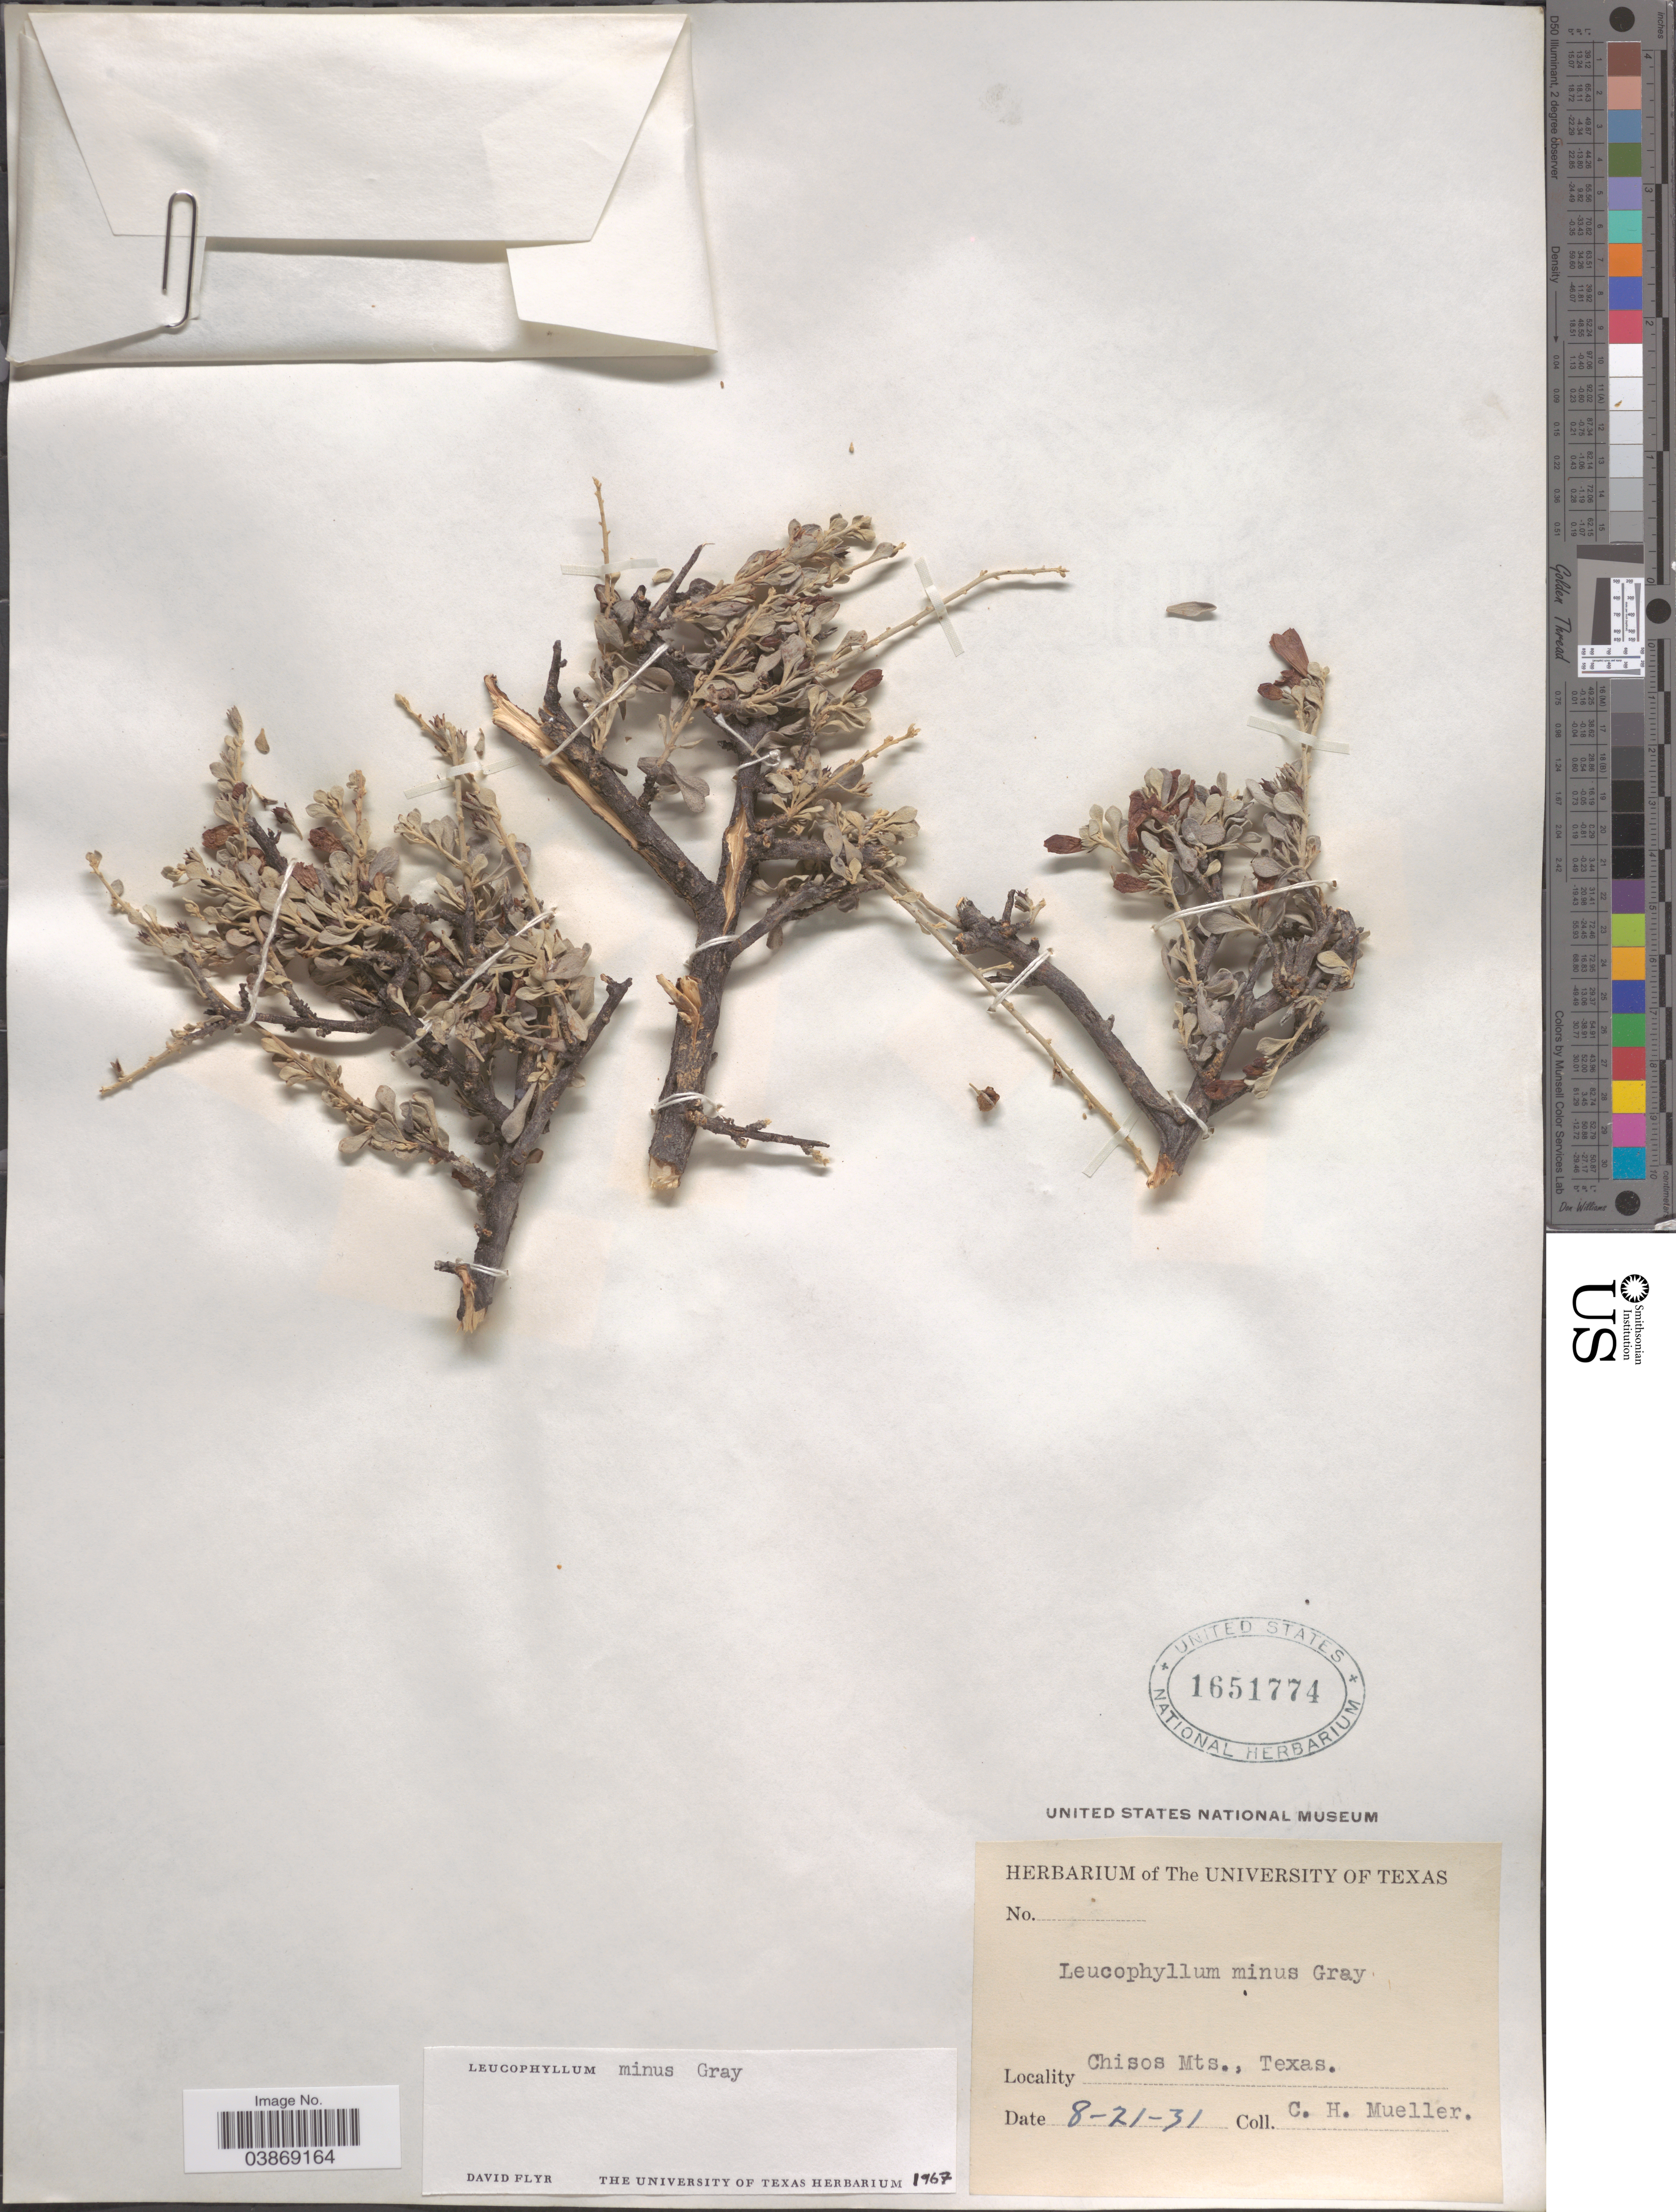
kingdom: Plantae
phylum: Tracheophyta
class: Magnoliopsida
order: Lamiales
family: Scrophulariaceae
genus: Leucophyllum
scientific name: Leucophyllum minus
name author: A. Gray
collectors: C. H. Mueller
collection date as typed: Transcribed d/m/y: 21/8/31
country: United States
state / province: Texas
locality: Chisos Mts.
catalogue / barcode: US 1651774